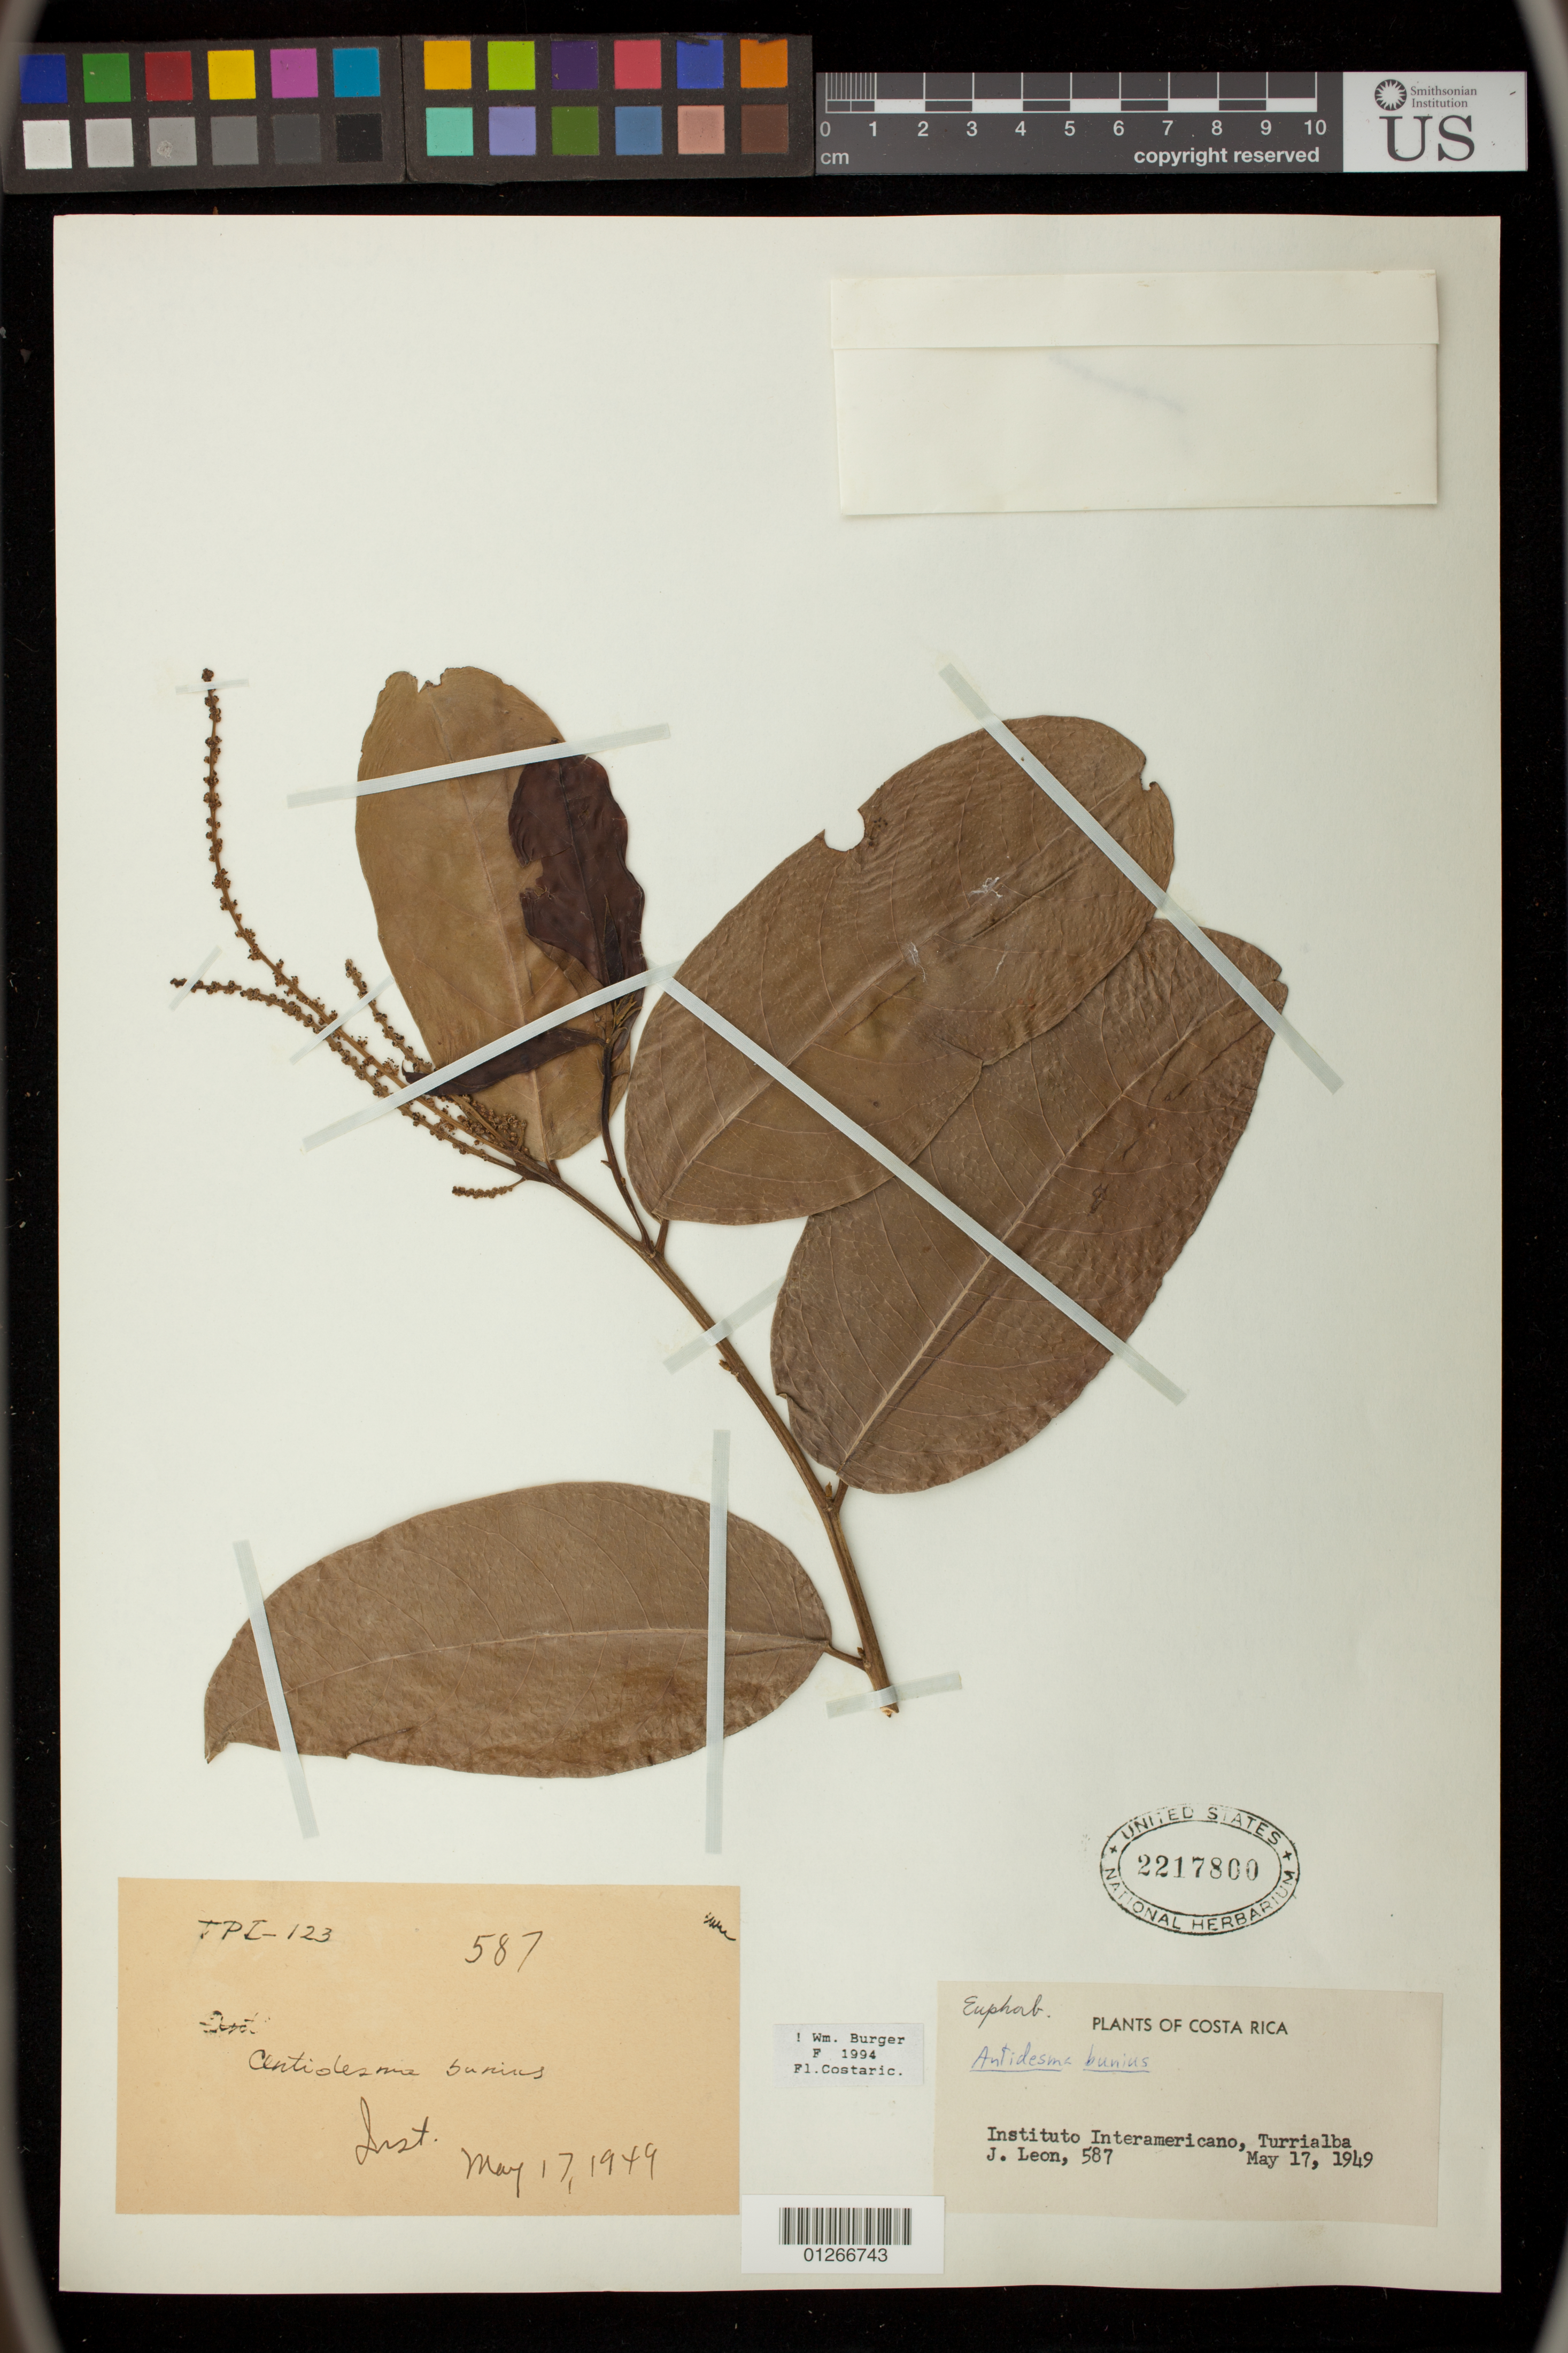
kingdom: Plantae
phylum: Tracheophyta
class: Magnoliopsida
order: Malpighiales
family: Phyllanthaceae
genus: Antidesma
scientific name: Antidesma bunius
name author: (L.) Spreng.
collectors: J. León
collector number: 587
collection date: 1949-05-17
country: Costa Rica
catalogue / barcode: US 2217800